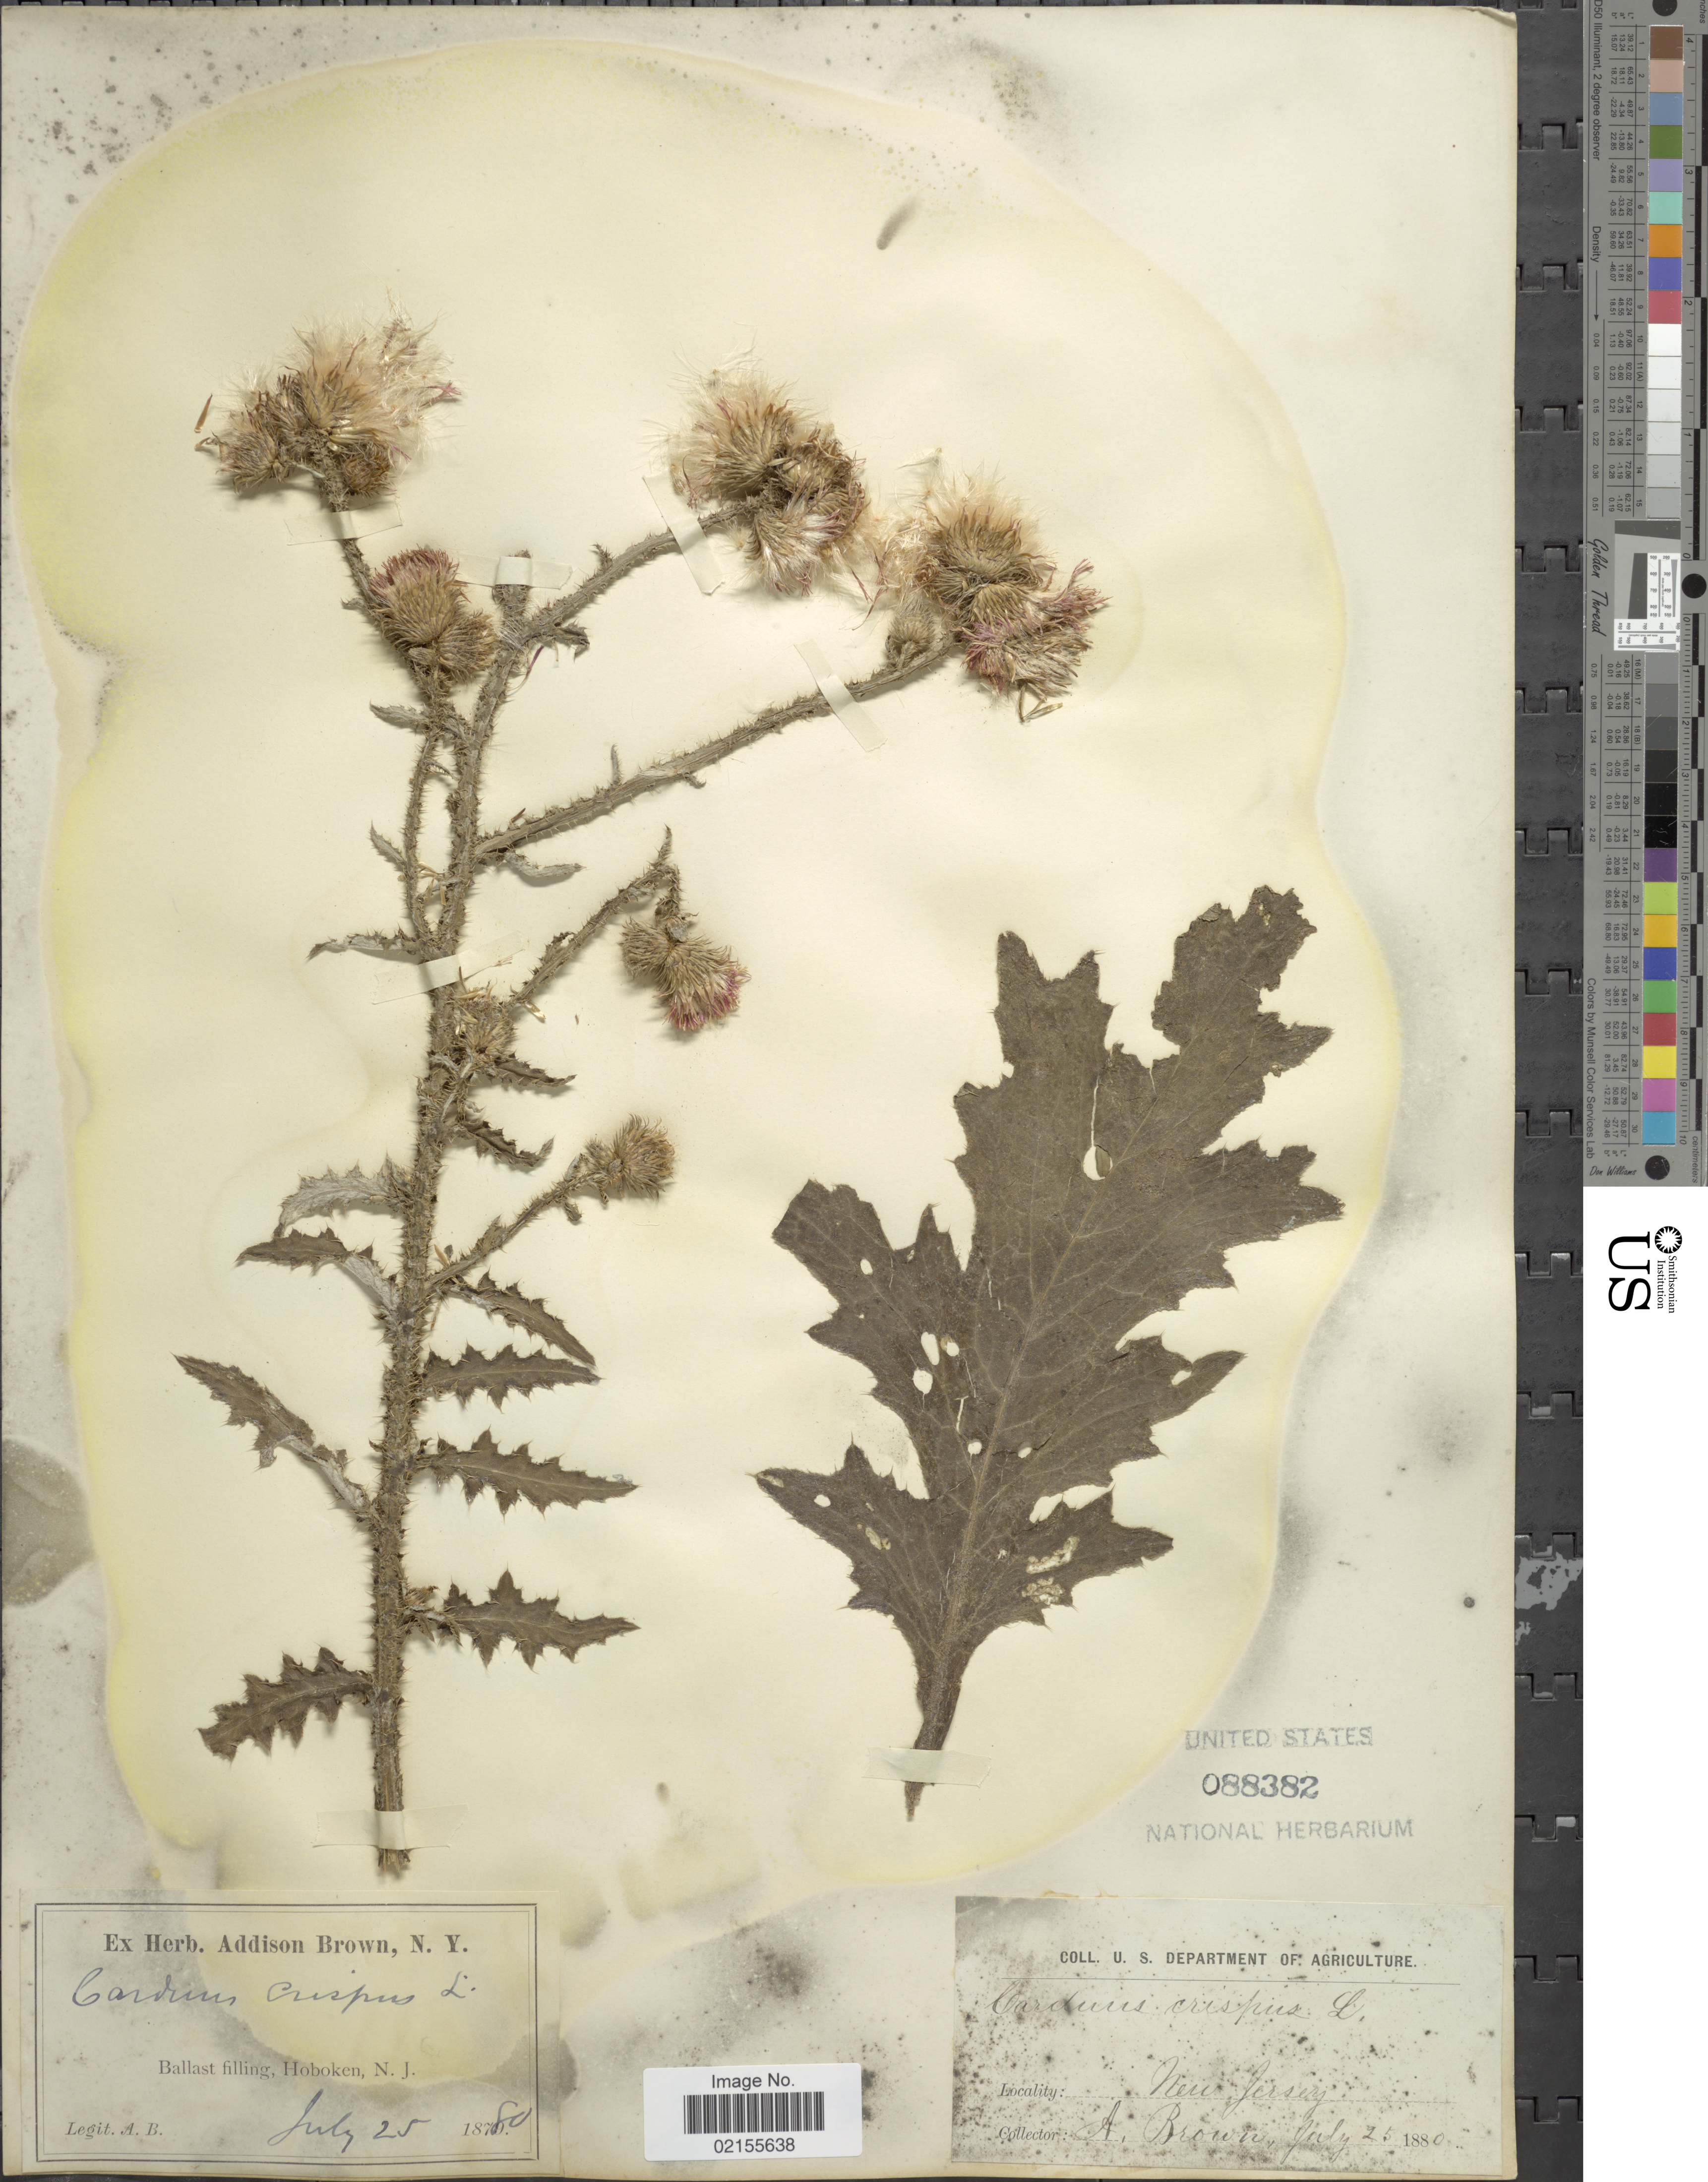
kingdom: Plantae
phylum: Tracheophyta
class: Magnoliopsida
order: Asterales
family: Asteraceae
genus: Carduus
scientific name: Carduus crispus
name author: L.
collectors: A. Brown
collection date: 1880-07-25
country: United States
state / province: New Jersey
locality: Ballast filling, Hoboken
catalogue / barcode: US 88382